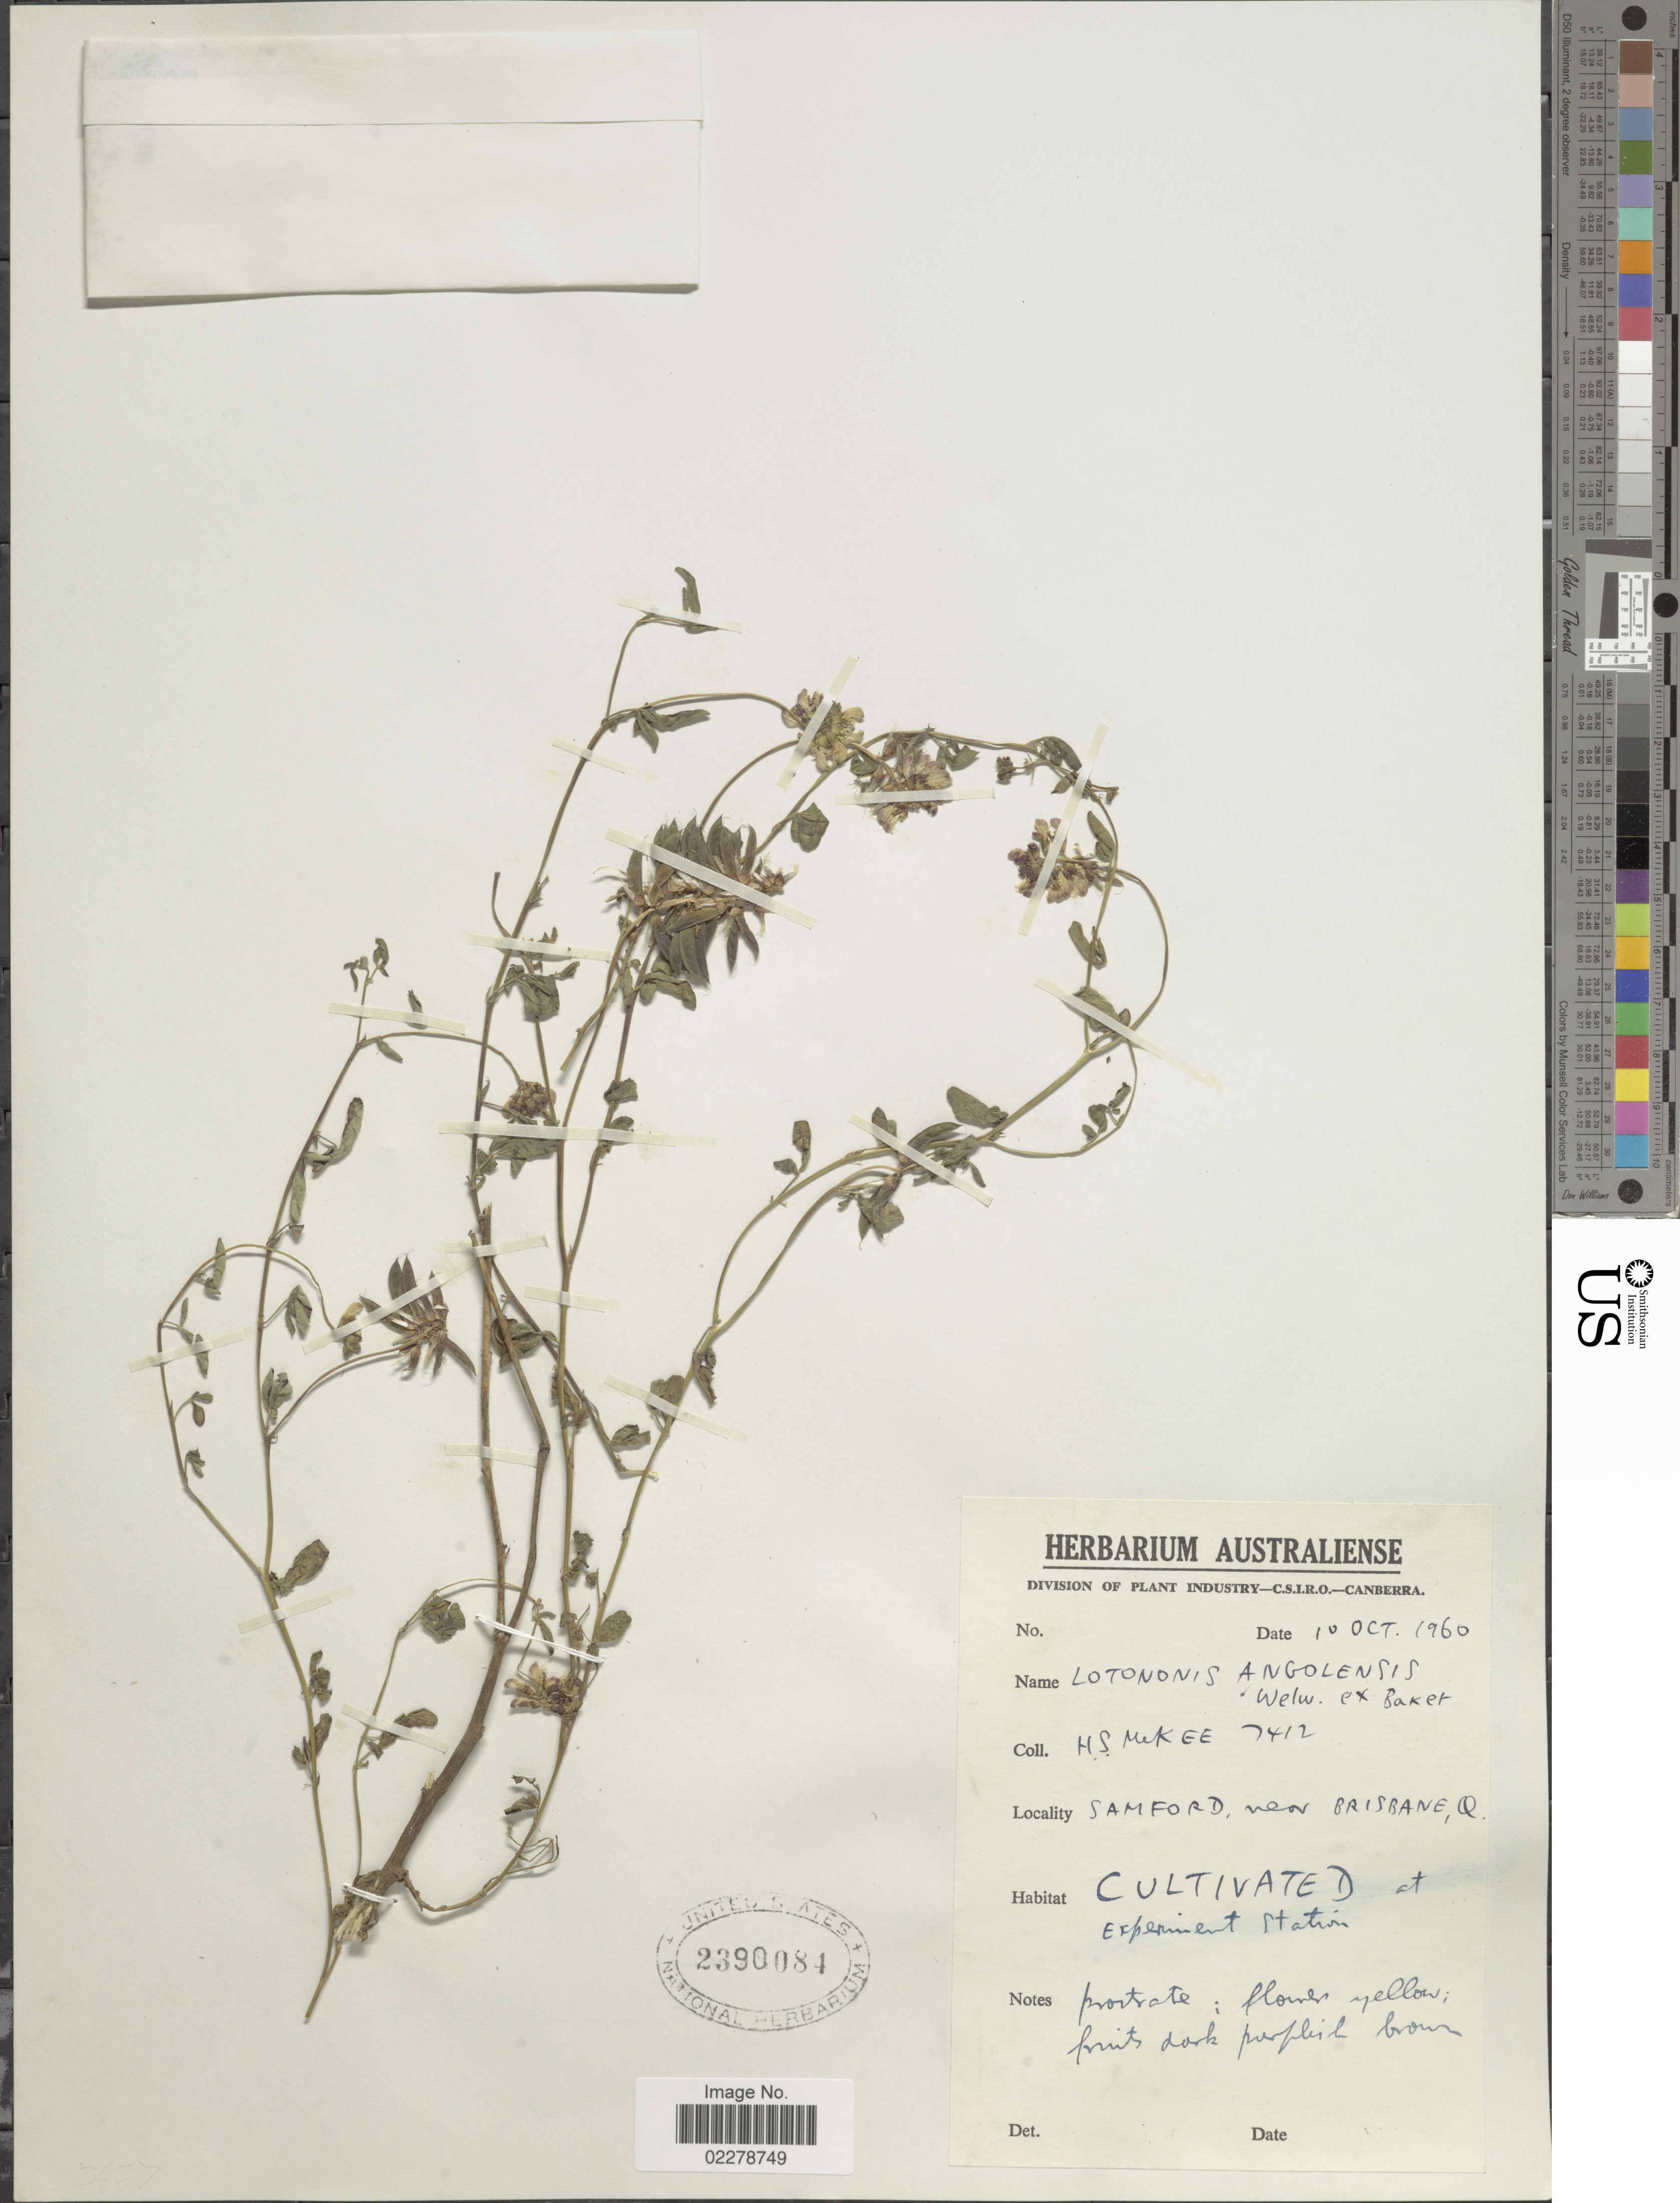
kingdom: Plantae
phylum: Tracheophyta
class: Magnoliopsida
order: Fabales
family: Fabaceae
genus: Lotononis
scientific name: Lotononis angolensis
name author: Baker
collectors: H. S. McKee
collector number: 7412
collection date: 1960-10-10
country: Australia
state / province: Queensland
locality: Samford, near Brisbane, Q.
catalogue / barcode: US 2390084